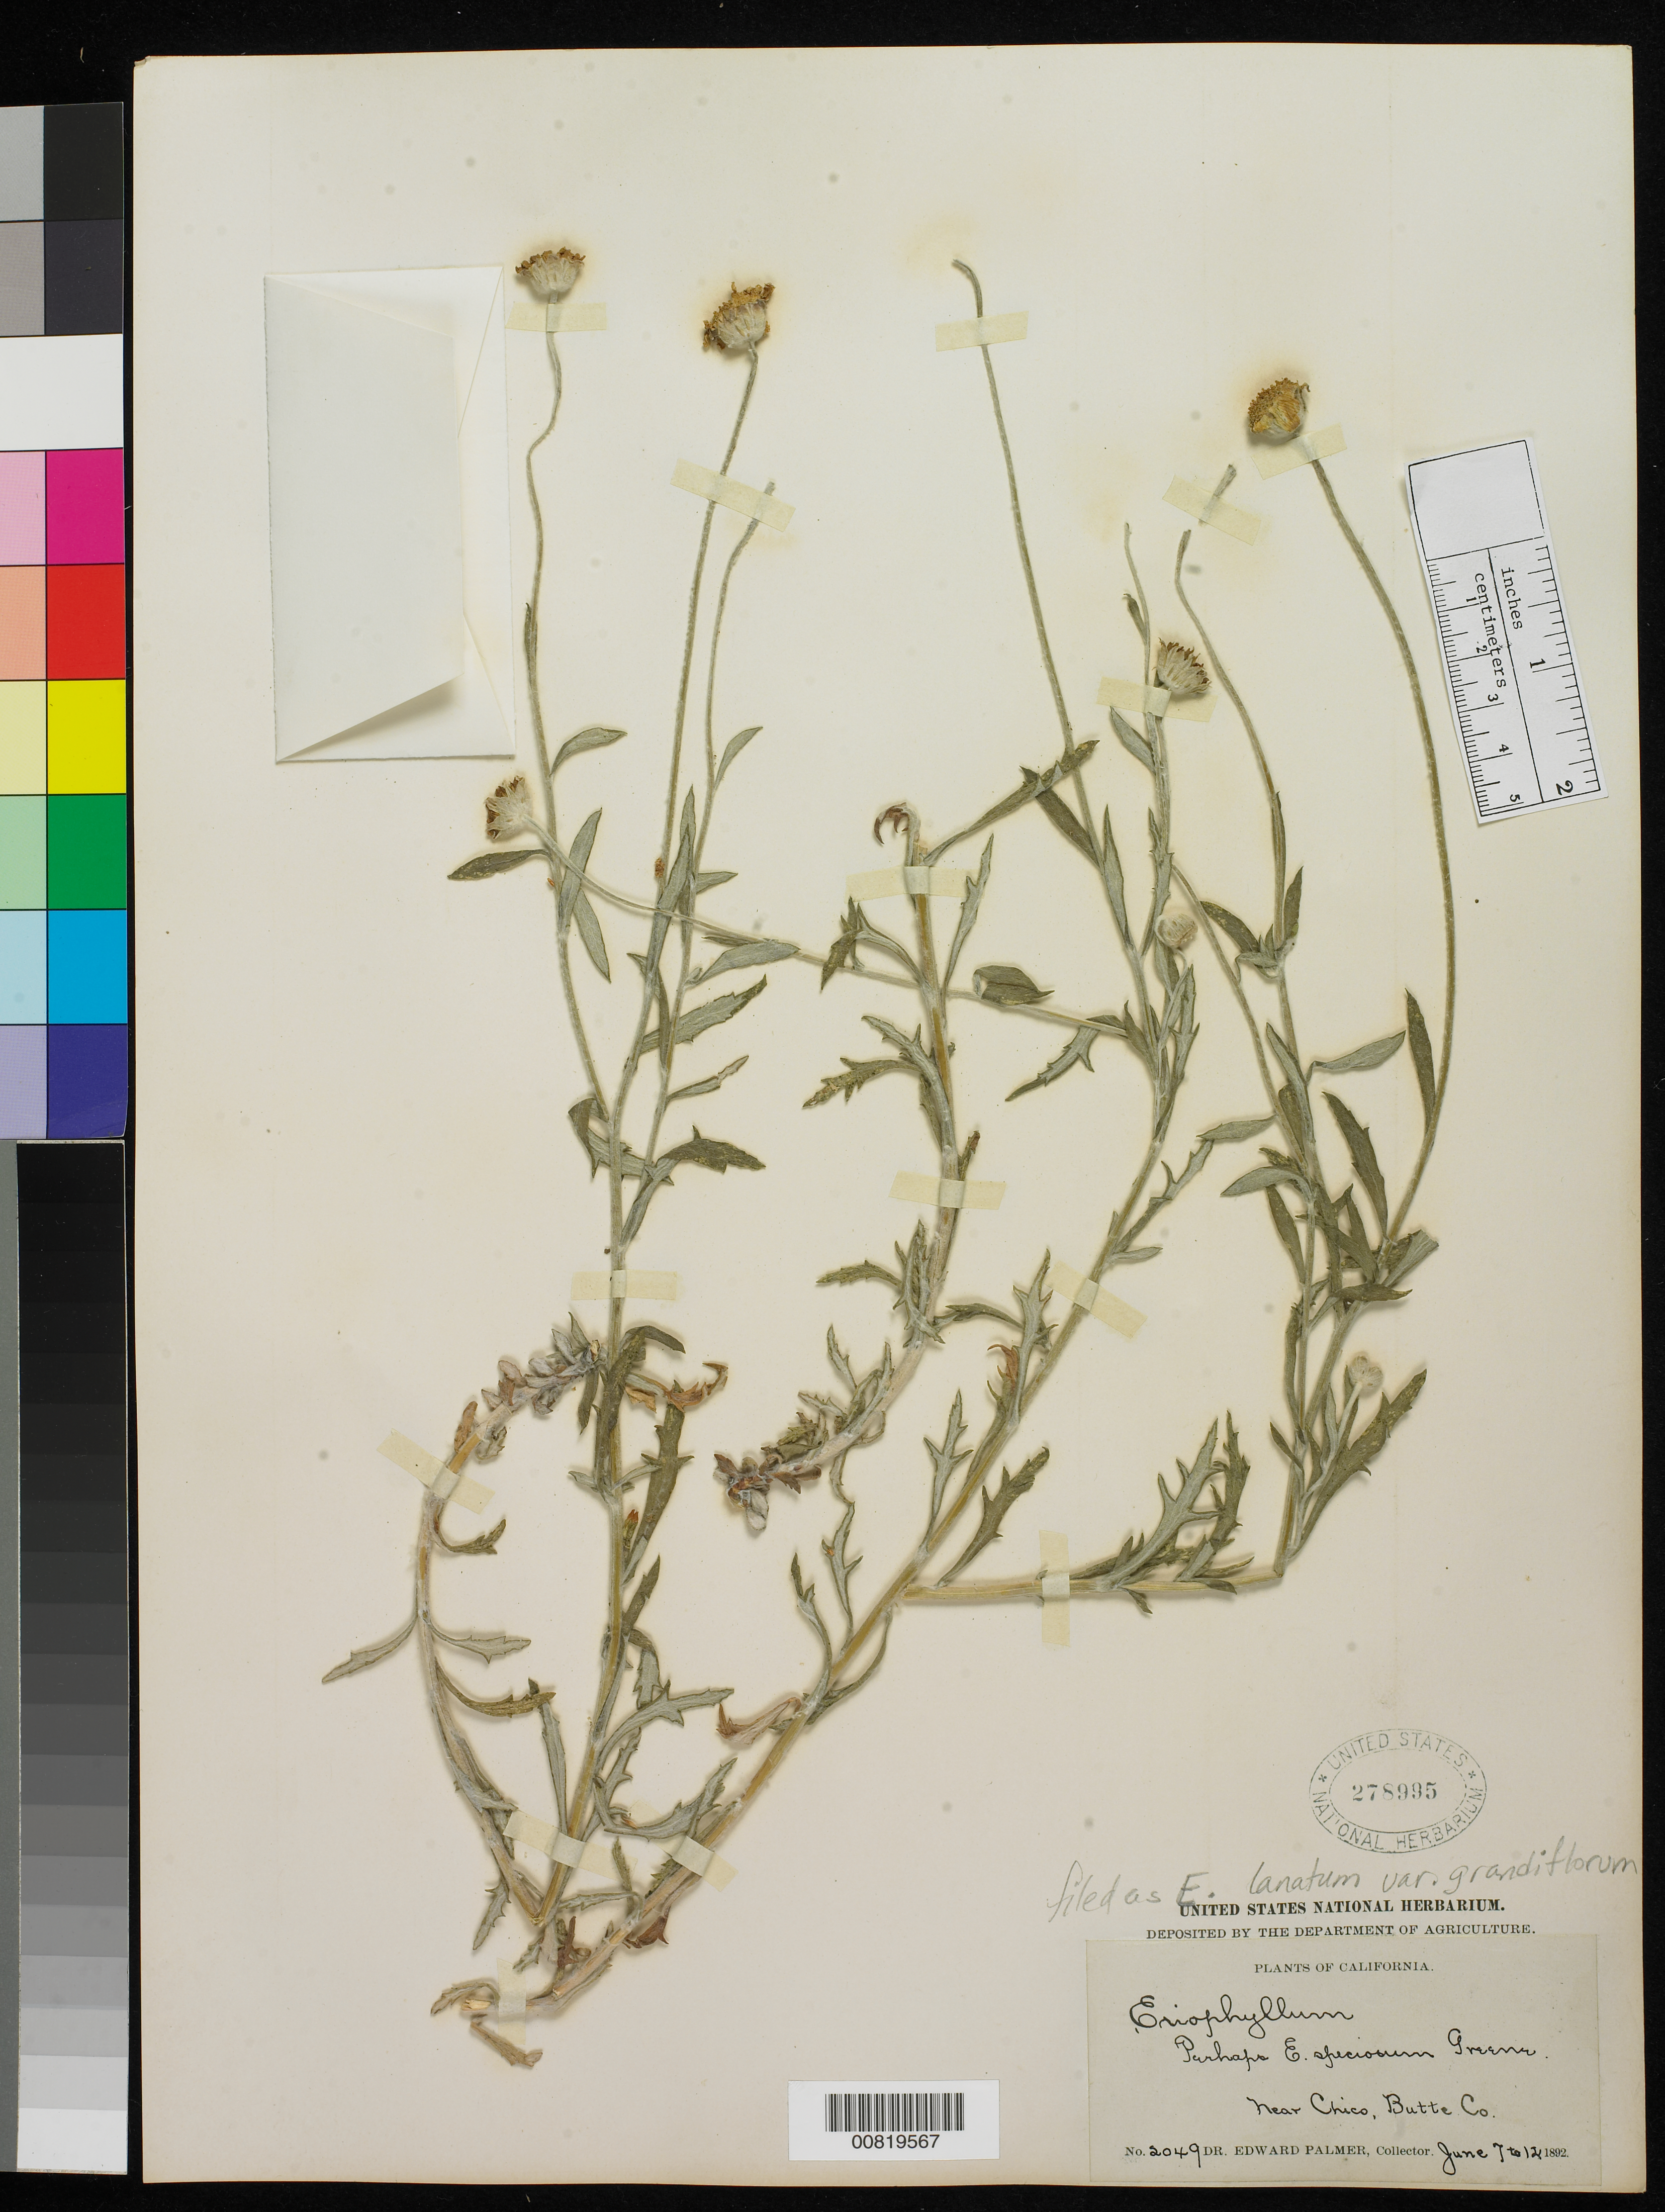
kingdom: Plantae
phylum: Tracheophyta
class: Magnoliopsida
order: Asterales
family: Asteraceae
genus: Eriophyllum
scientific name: Eriophyllum lanatum var. grandiflorum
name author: (A. Gray) Jeps.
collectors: E. Palmer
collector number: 2049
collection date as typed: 07 Jun 1892 to 12 Jun 1892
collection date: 1892-06-07/1892-06-12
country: United States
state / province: California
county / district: Butte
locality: Near Chico, Butte County, California.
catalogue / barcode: US 285897